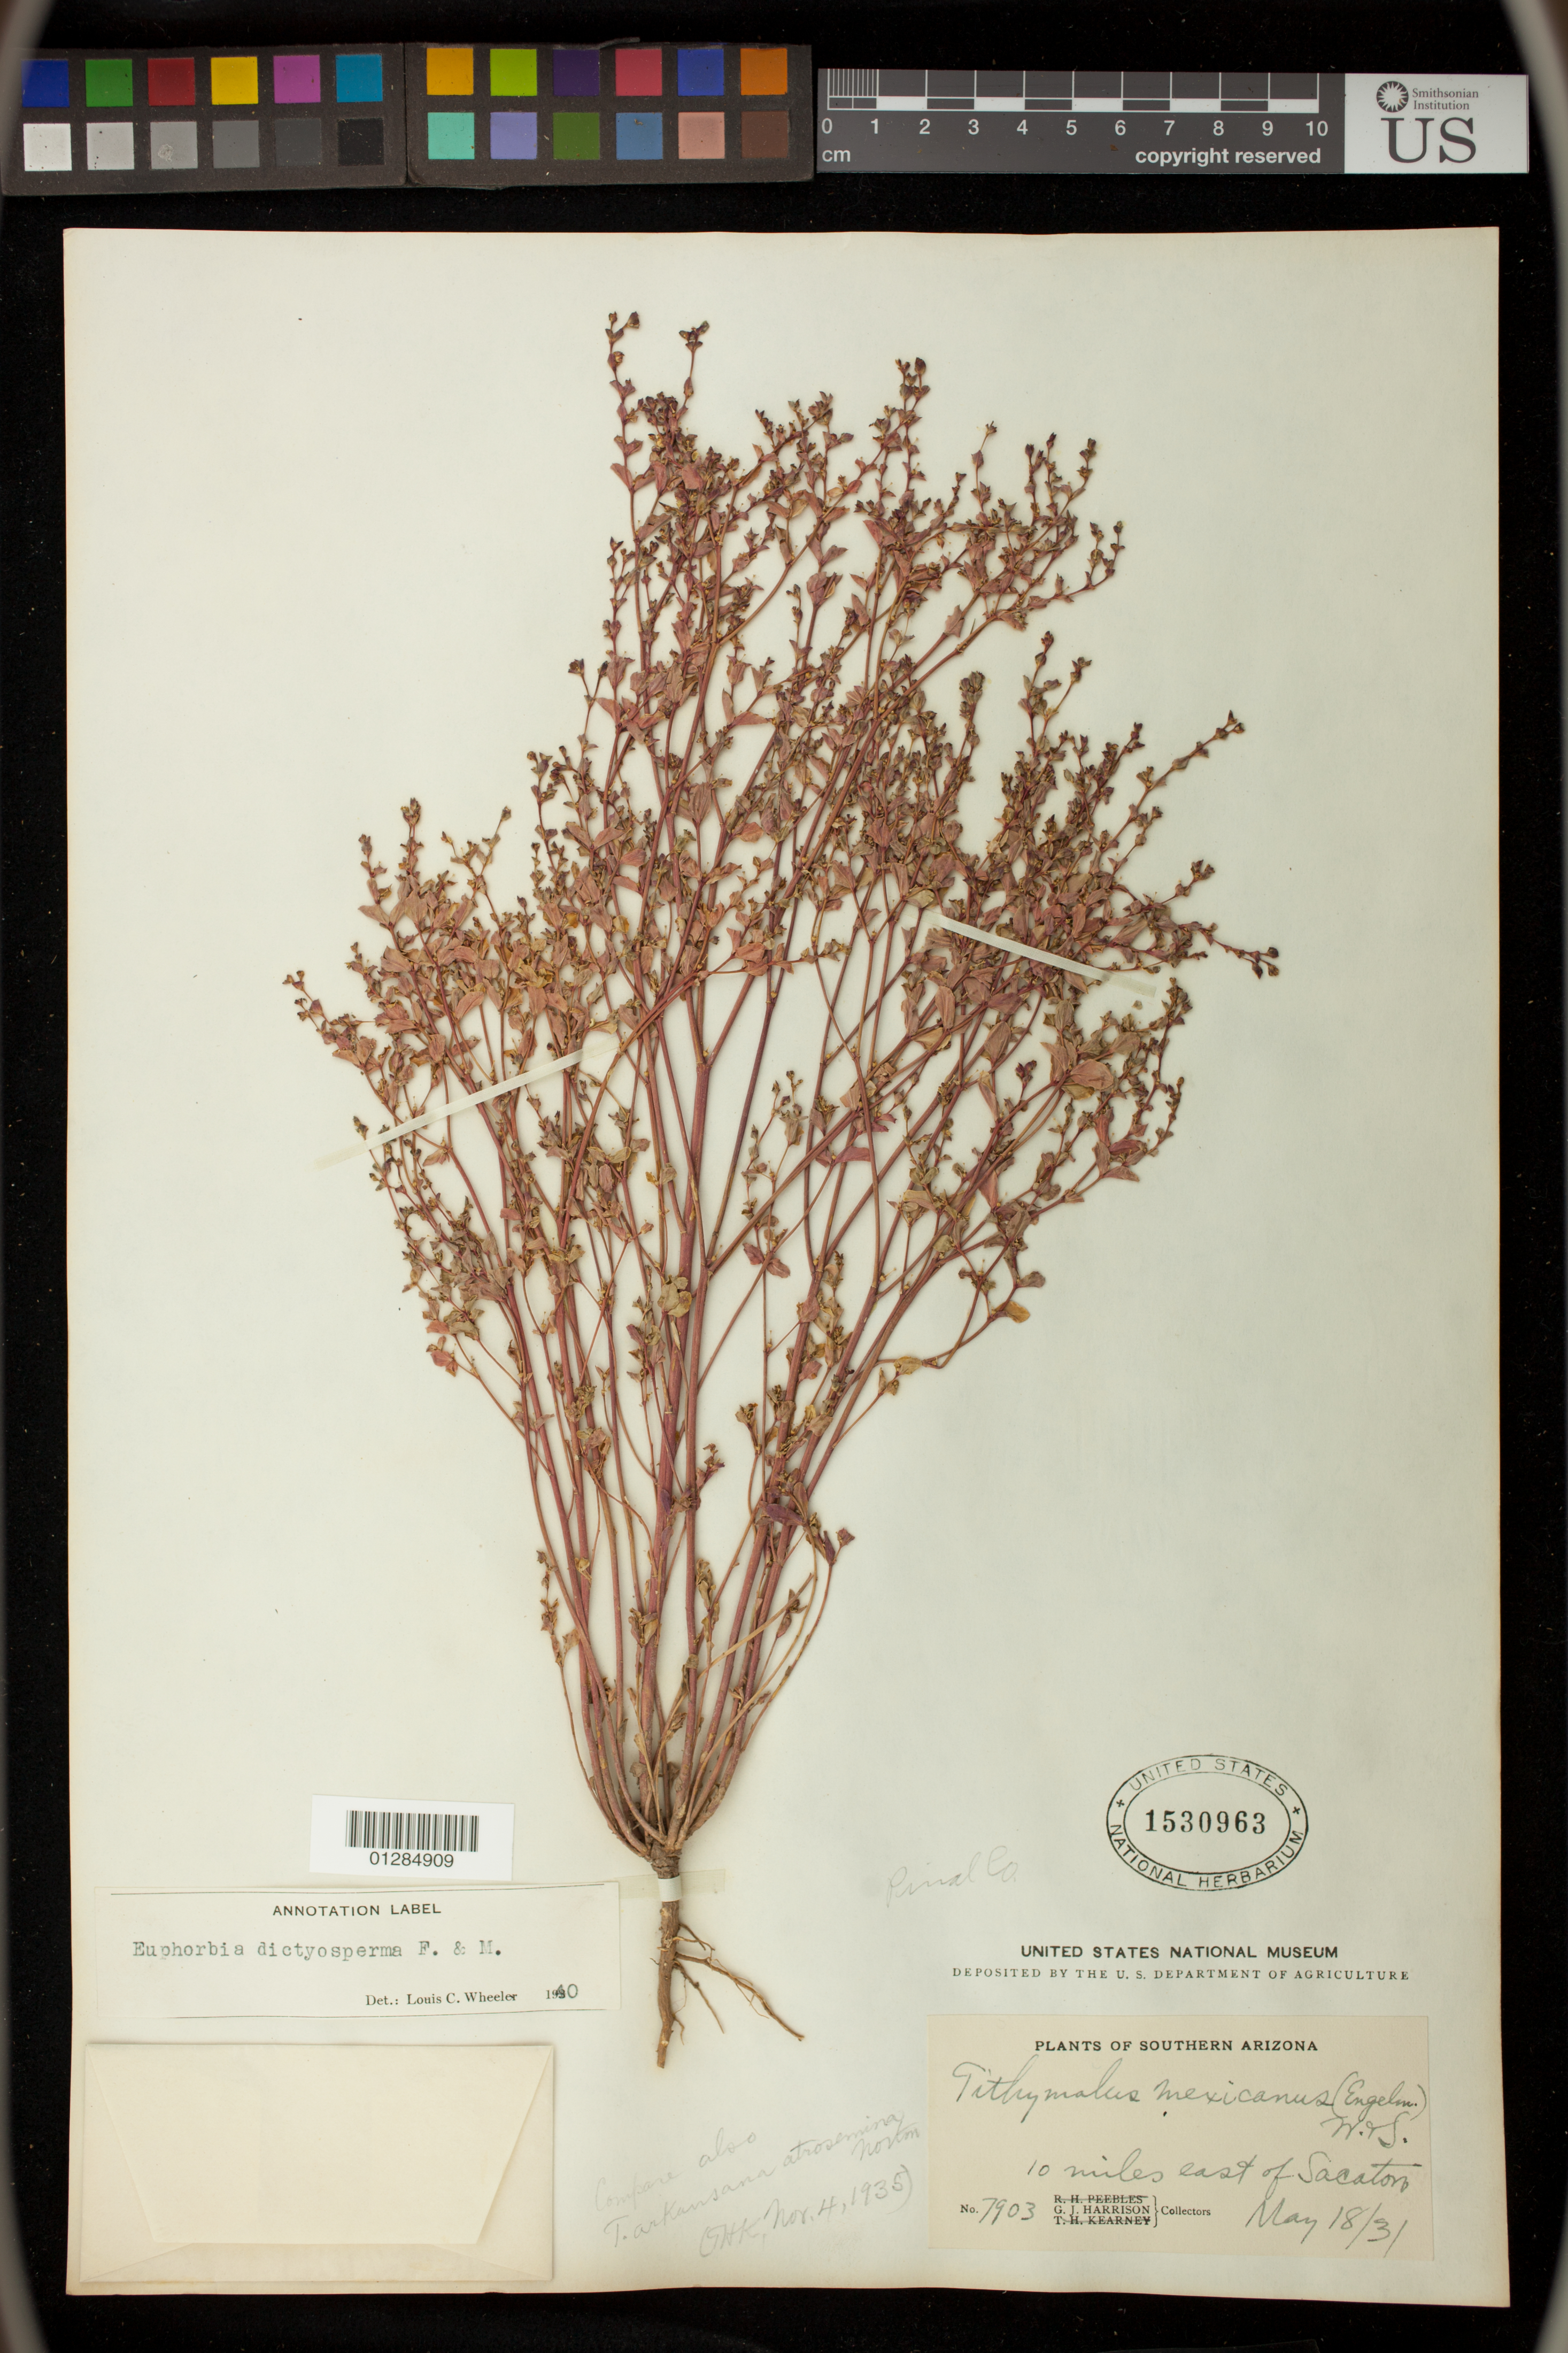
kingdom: Plantae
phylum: Tracheophyta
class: Magnoliopsida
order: Malpighiales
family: Euphorbiaceae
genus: Euphorbia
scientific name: Euphorbia spathulata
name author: Lam.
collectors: G. J. Harrison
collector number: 7903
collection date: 1931-05-18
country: United States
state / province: Arizona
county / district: Pinal County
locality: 10 miles east of Sacaton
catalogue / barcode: US 1530963